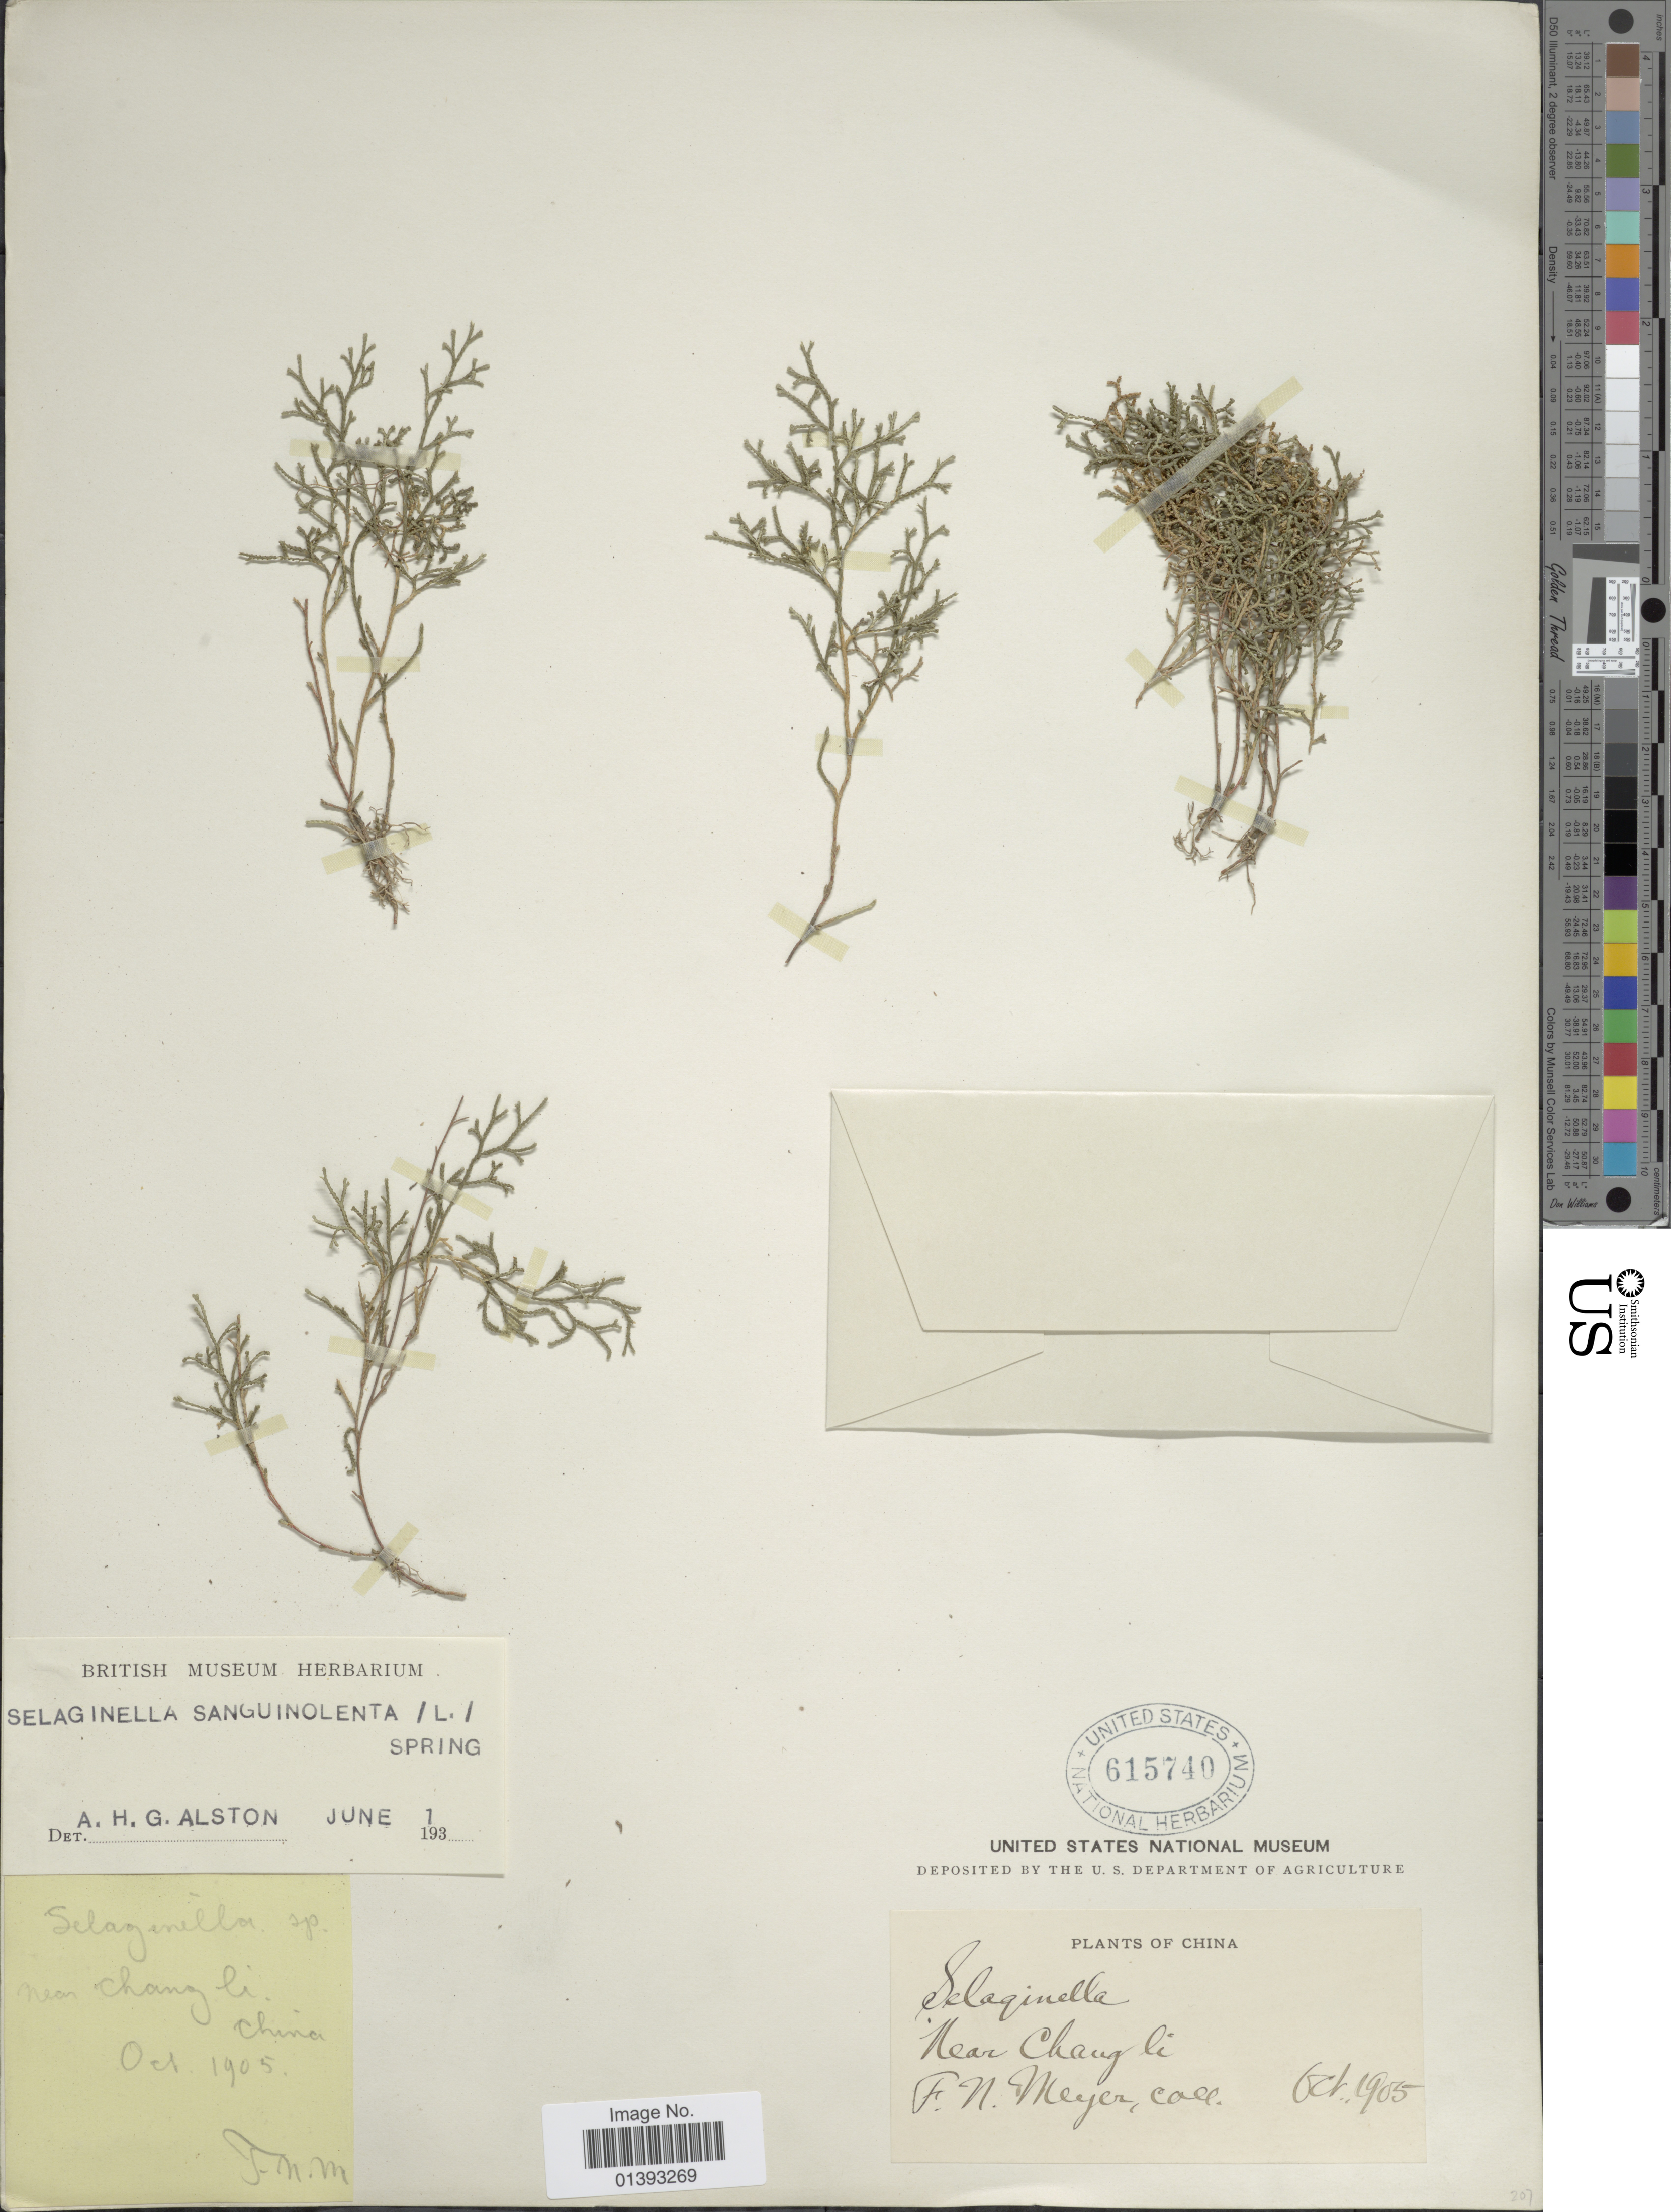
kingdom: Plantae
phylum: Tracheophyta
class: Lycopodiopsida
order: Selaginellales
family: Selaginellaceae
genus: Selaginella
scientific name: Selaginella sanguinolenta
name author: (L.) Spring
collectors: F. N. Meyer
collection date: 1905-10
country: China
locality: Near Chang Li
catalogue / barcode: US 615740